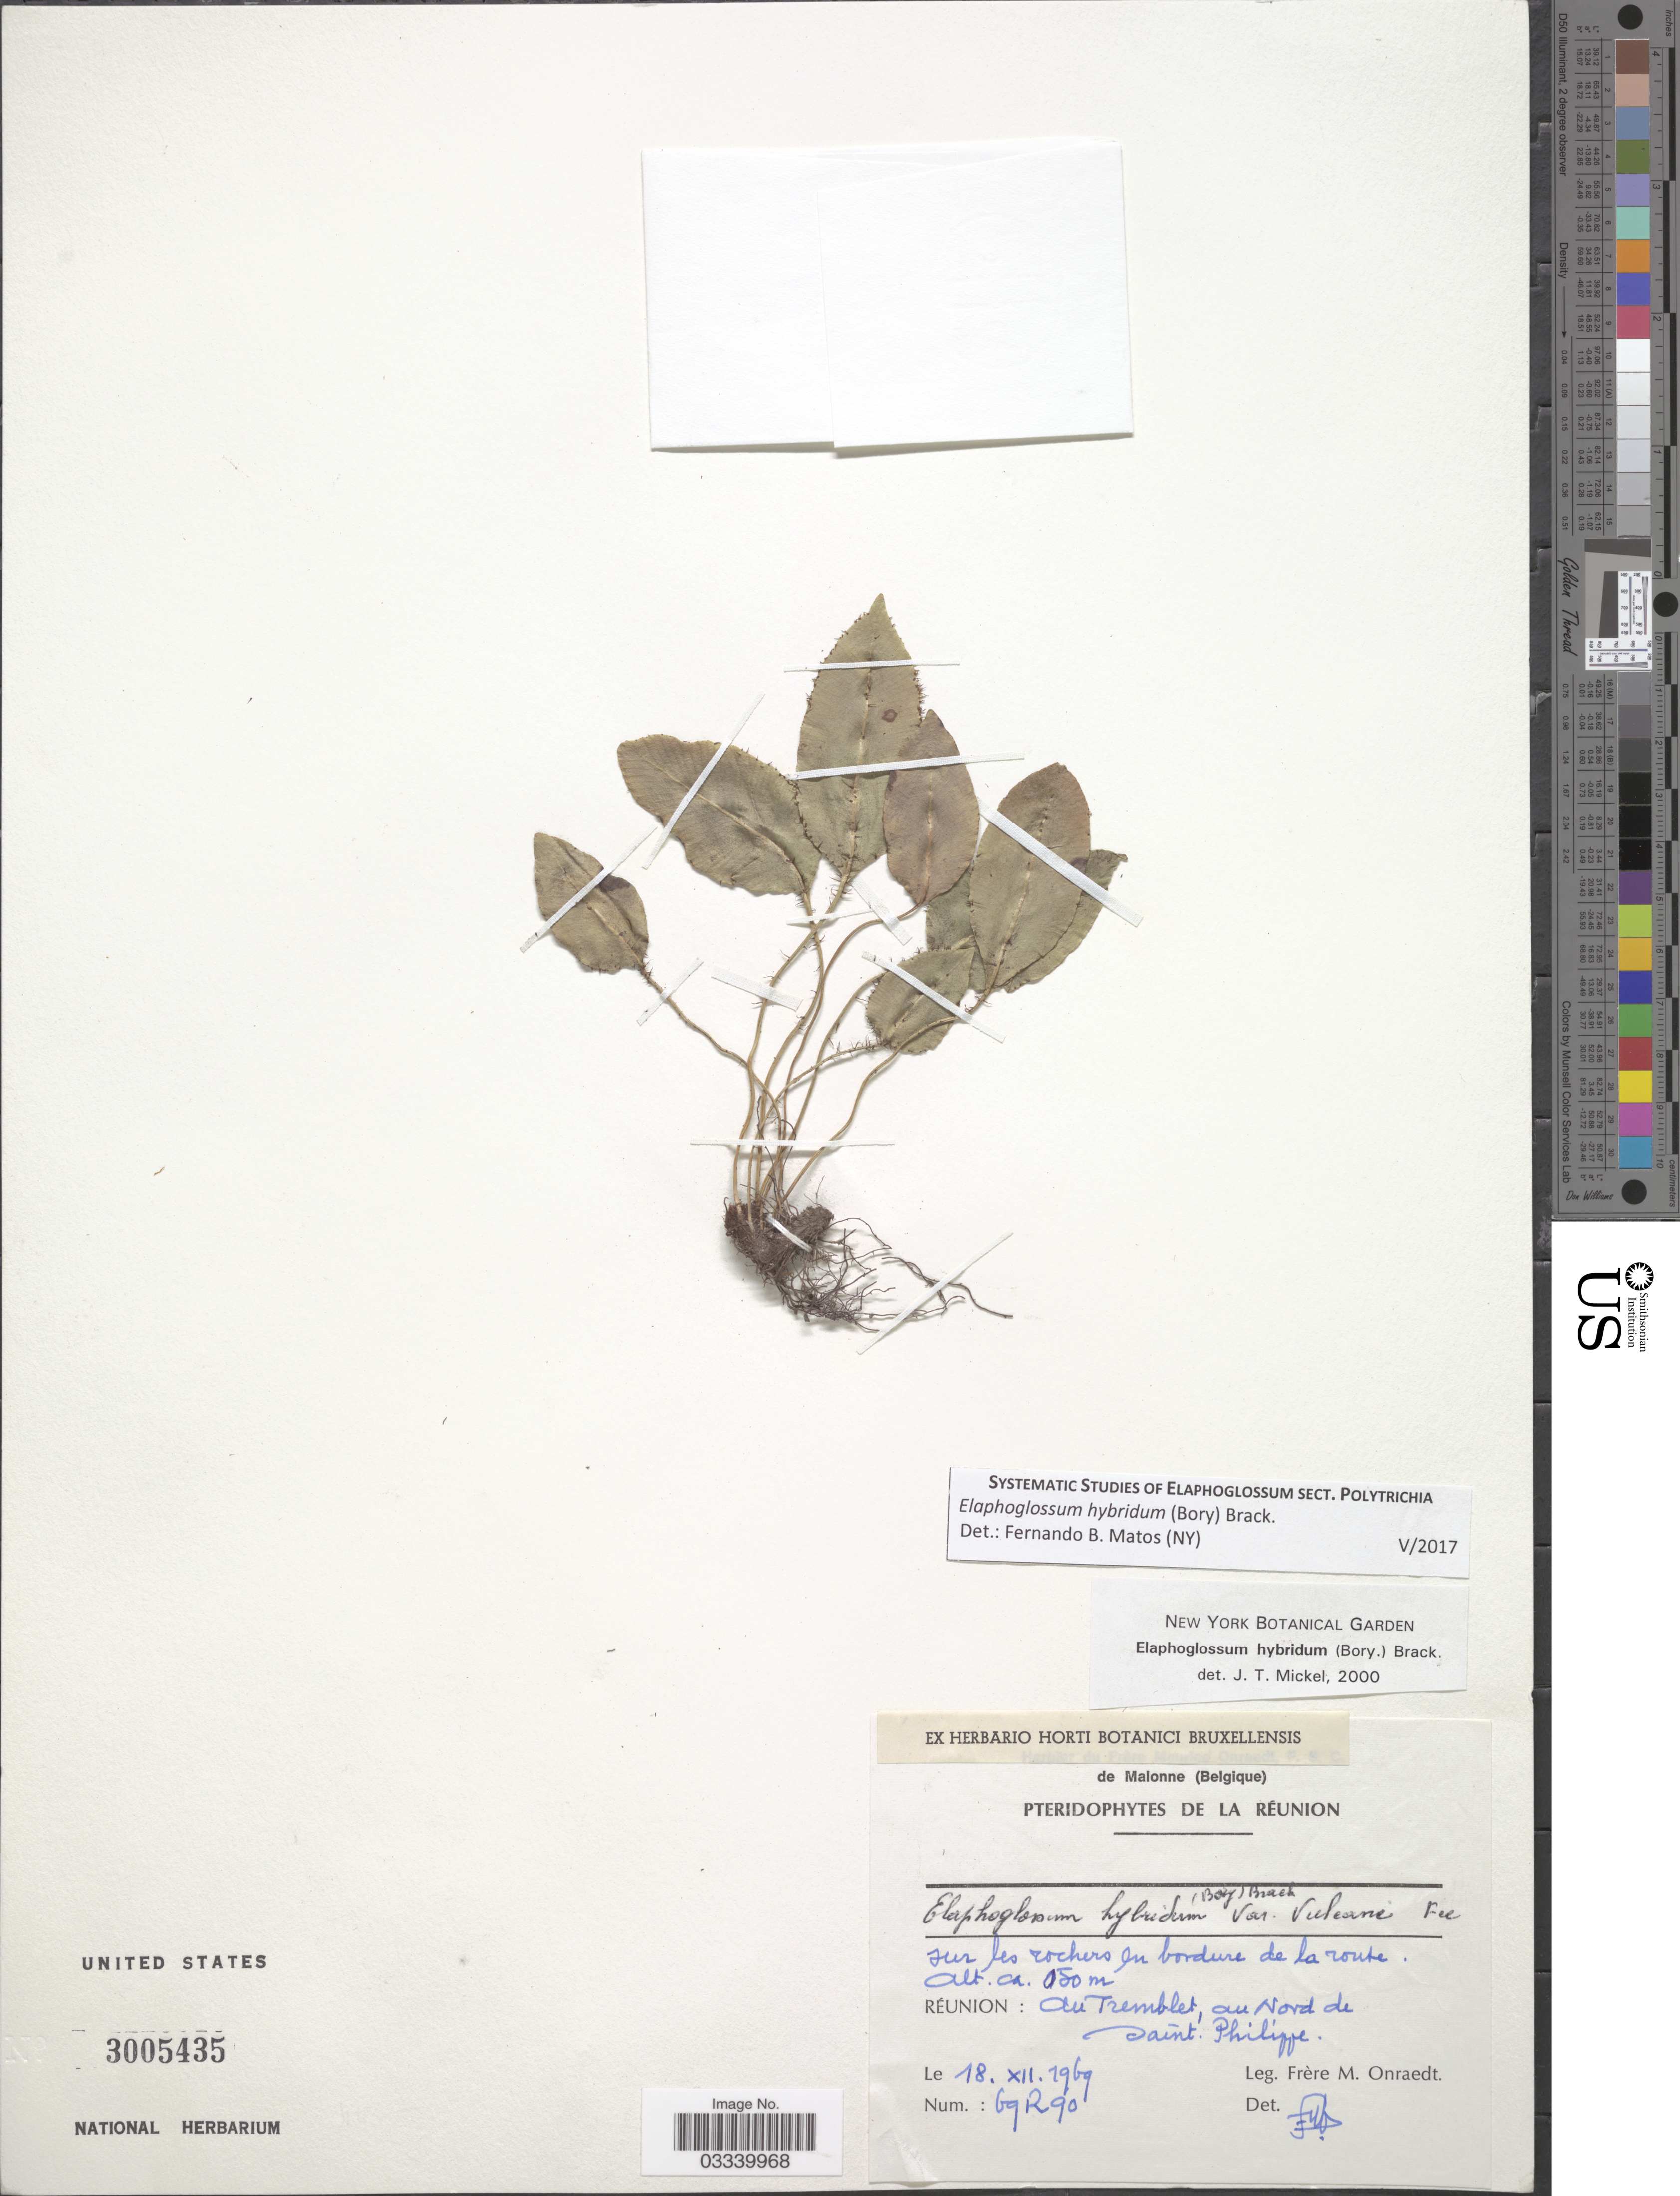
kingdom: Plantae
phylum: Tracheophyta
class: Polypodiopsida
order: Polypodiales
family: Dryopteridaceae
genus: Elaphoglossum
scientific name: Elaphoglossum hybridum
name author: (Bory) T. Moore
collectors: F. Onraedt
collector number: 69R90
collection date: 1969-12-18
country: Reunion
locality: Sur les rochers en bordure de la route. An Tremblet, au Nord de Saint Philippe.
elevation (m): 150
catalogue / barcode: US 3005435